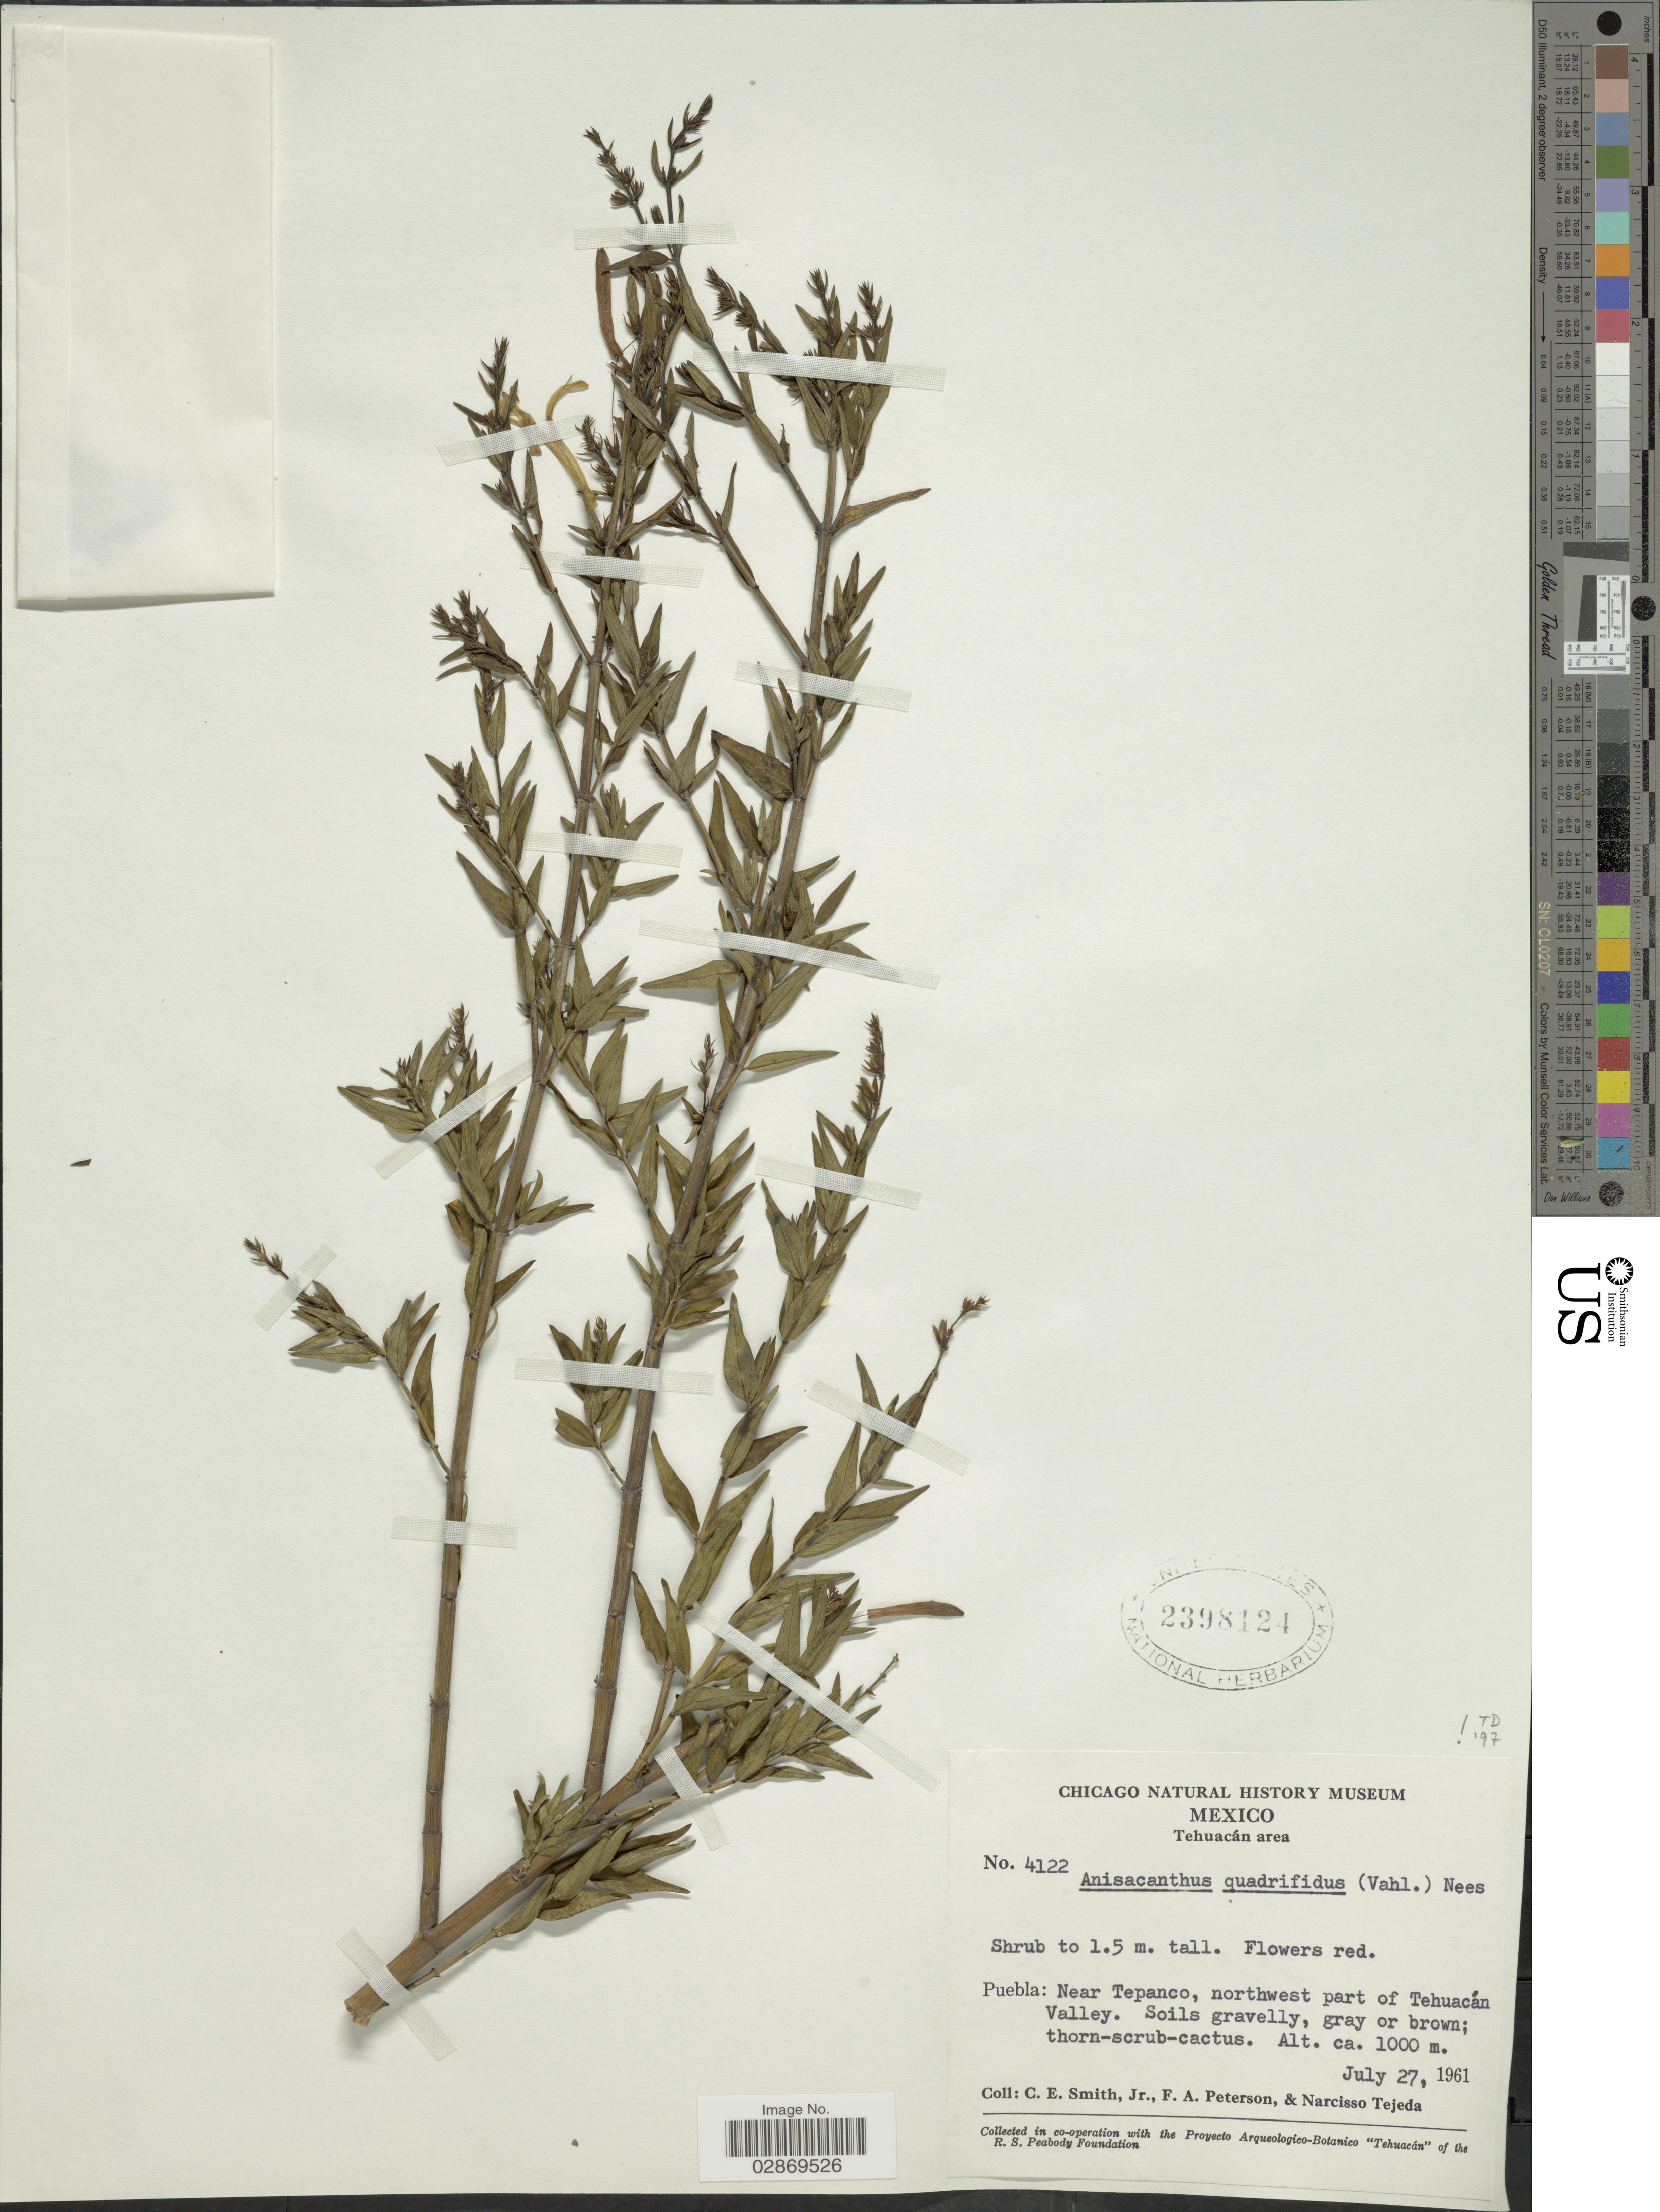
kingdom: Plantae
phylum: Tracheophyta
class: Magnoliopsida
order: Lamiales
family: Acanthaceae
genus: Anisacanthus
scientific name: Anisacanthus quadrifidus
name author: (Vahl) Nees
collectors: C. E. Smith Jr., F. A. Peterson & N. Tejeda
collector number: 4122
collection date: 1961-07-27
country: Mexico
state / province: Puebla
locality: Tehuacán area, Near Tepanco, northwest part of Tehuacán Valley.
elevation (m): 1000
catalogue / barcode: US 2398124